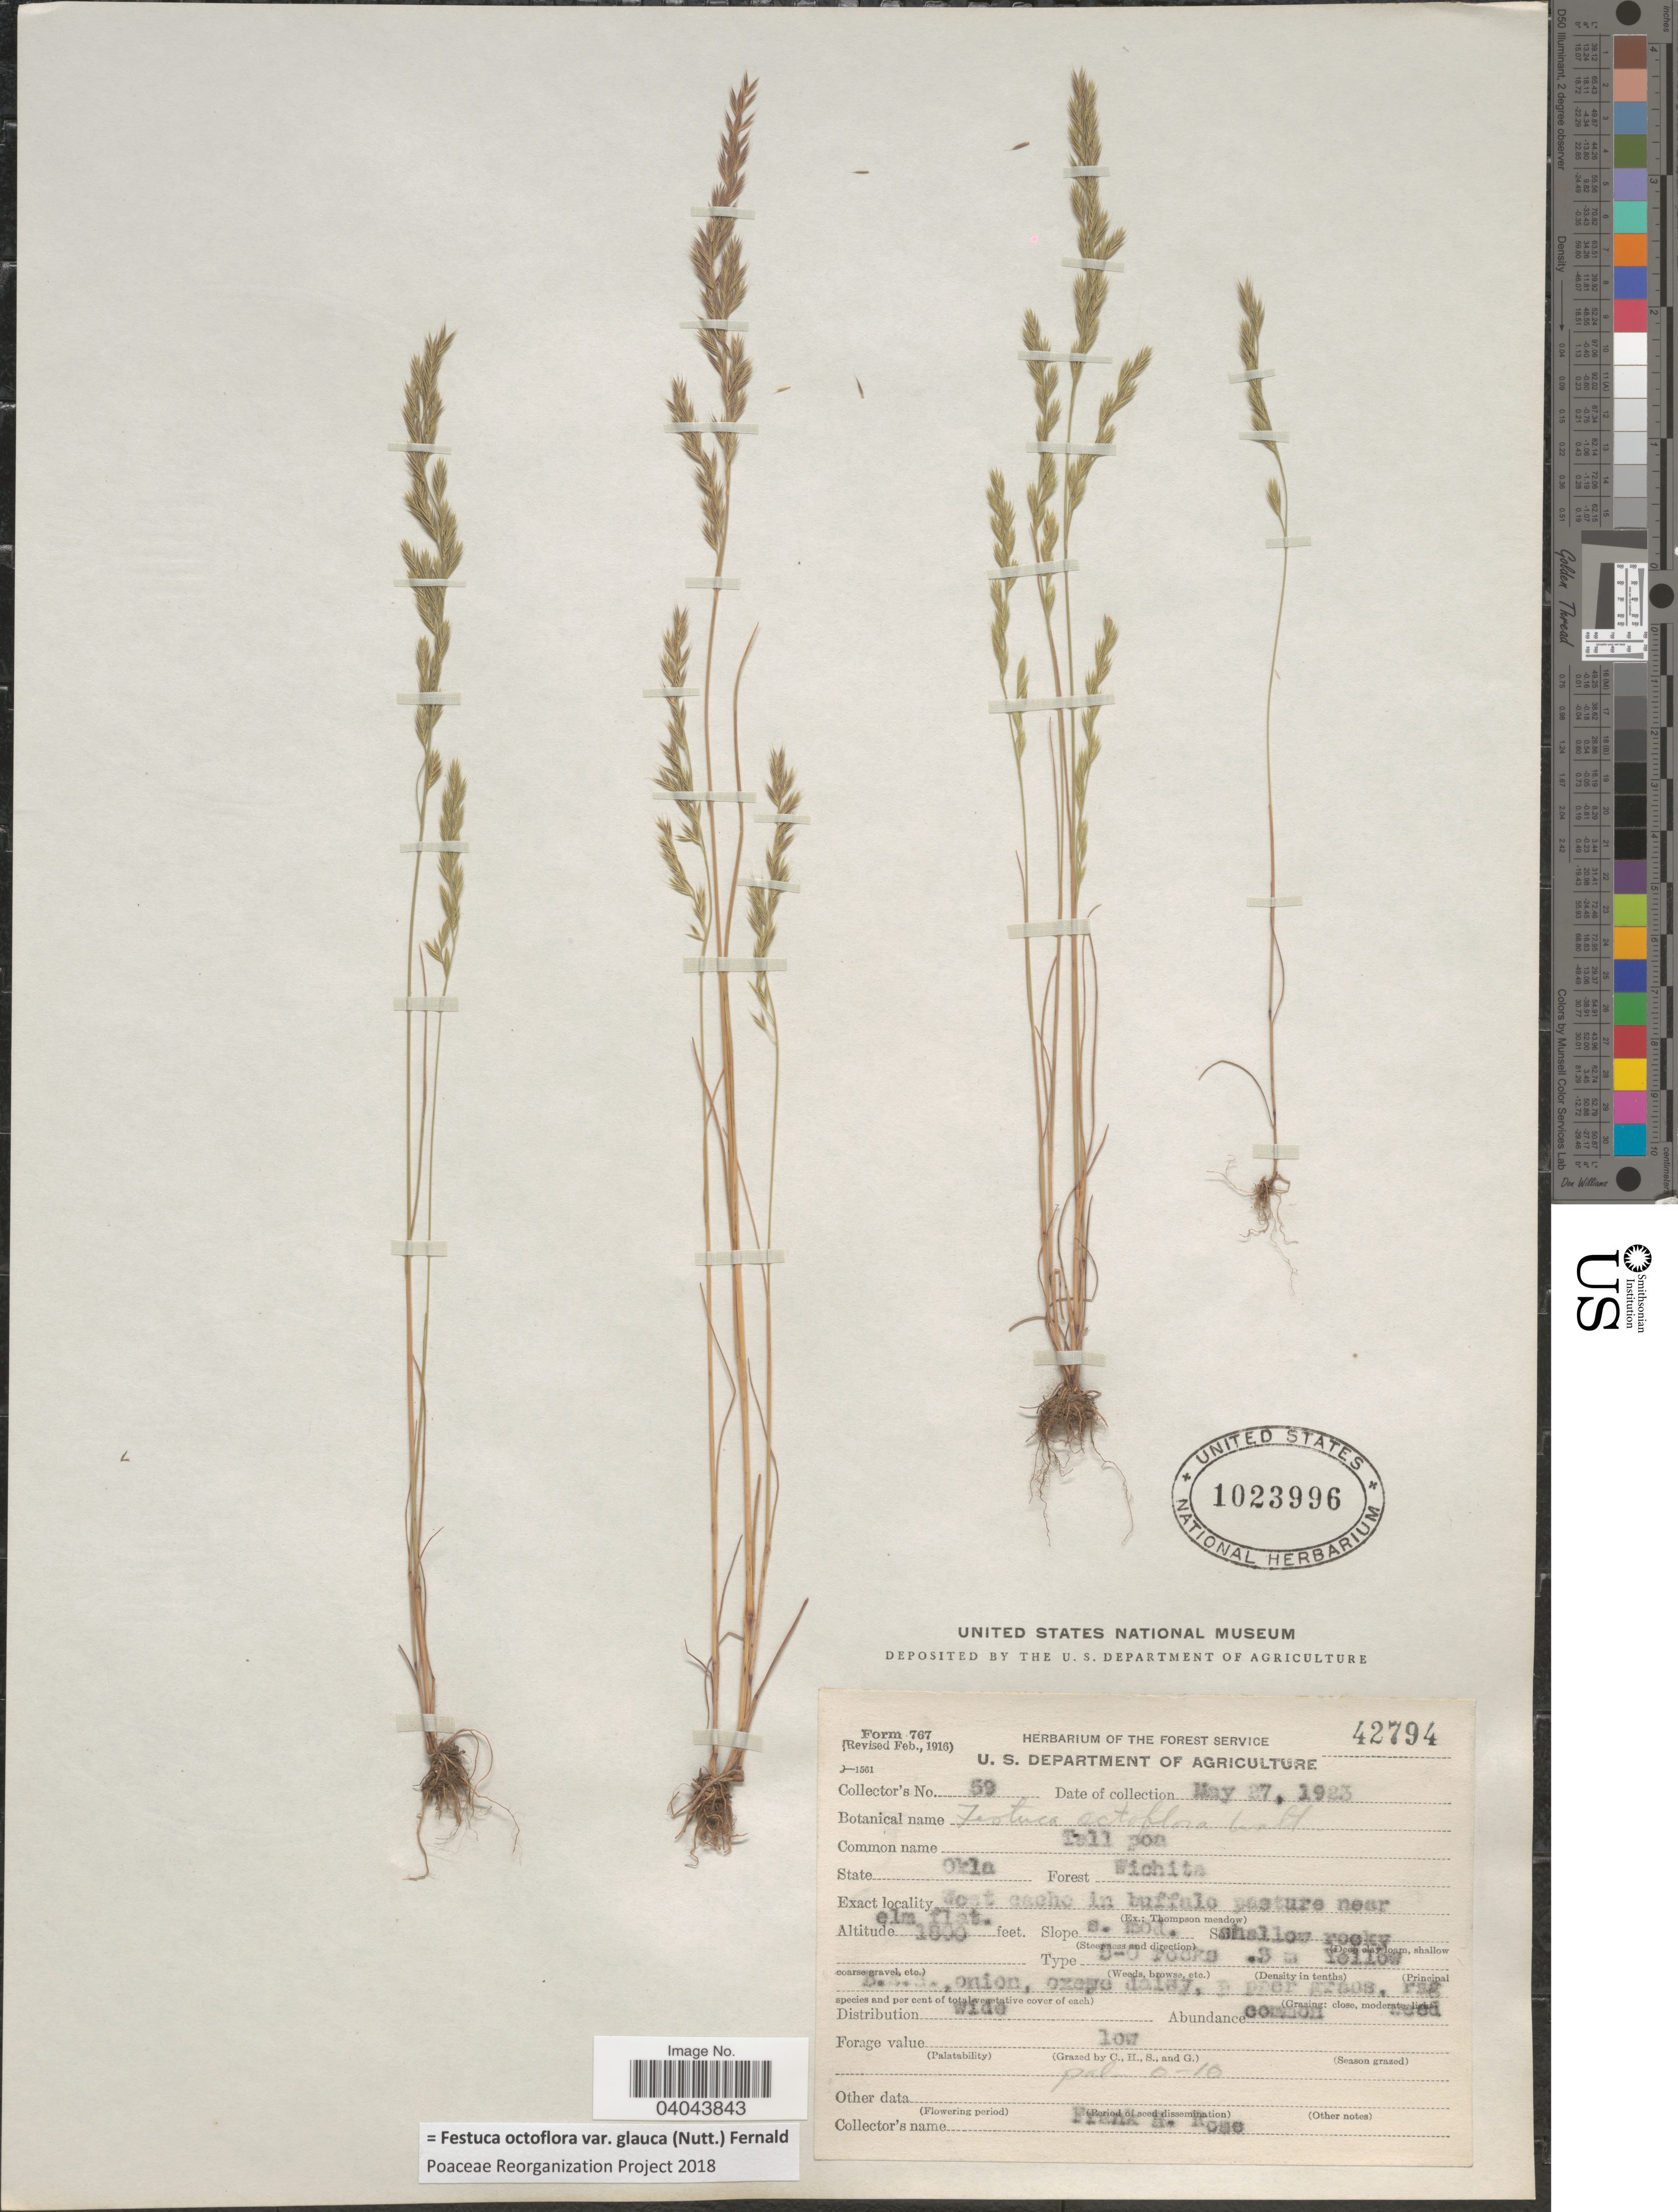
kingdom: Plantae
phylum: Tracheophyta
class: Liliopsida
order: Poales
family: Poaceae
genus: Festuca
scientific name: Festuca octoflora var. glauca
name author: (Nutt.) Fernald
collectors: F. H. Rose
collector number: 59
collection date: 1923-05-27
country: United States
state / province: Oklahoma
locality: Forest Wichita. West cache in buffalo pasture near elm flat.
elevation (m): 549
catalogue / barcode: US 1023996